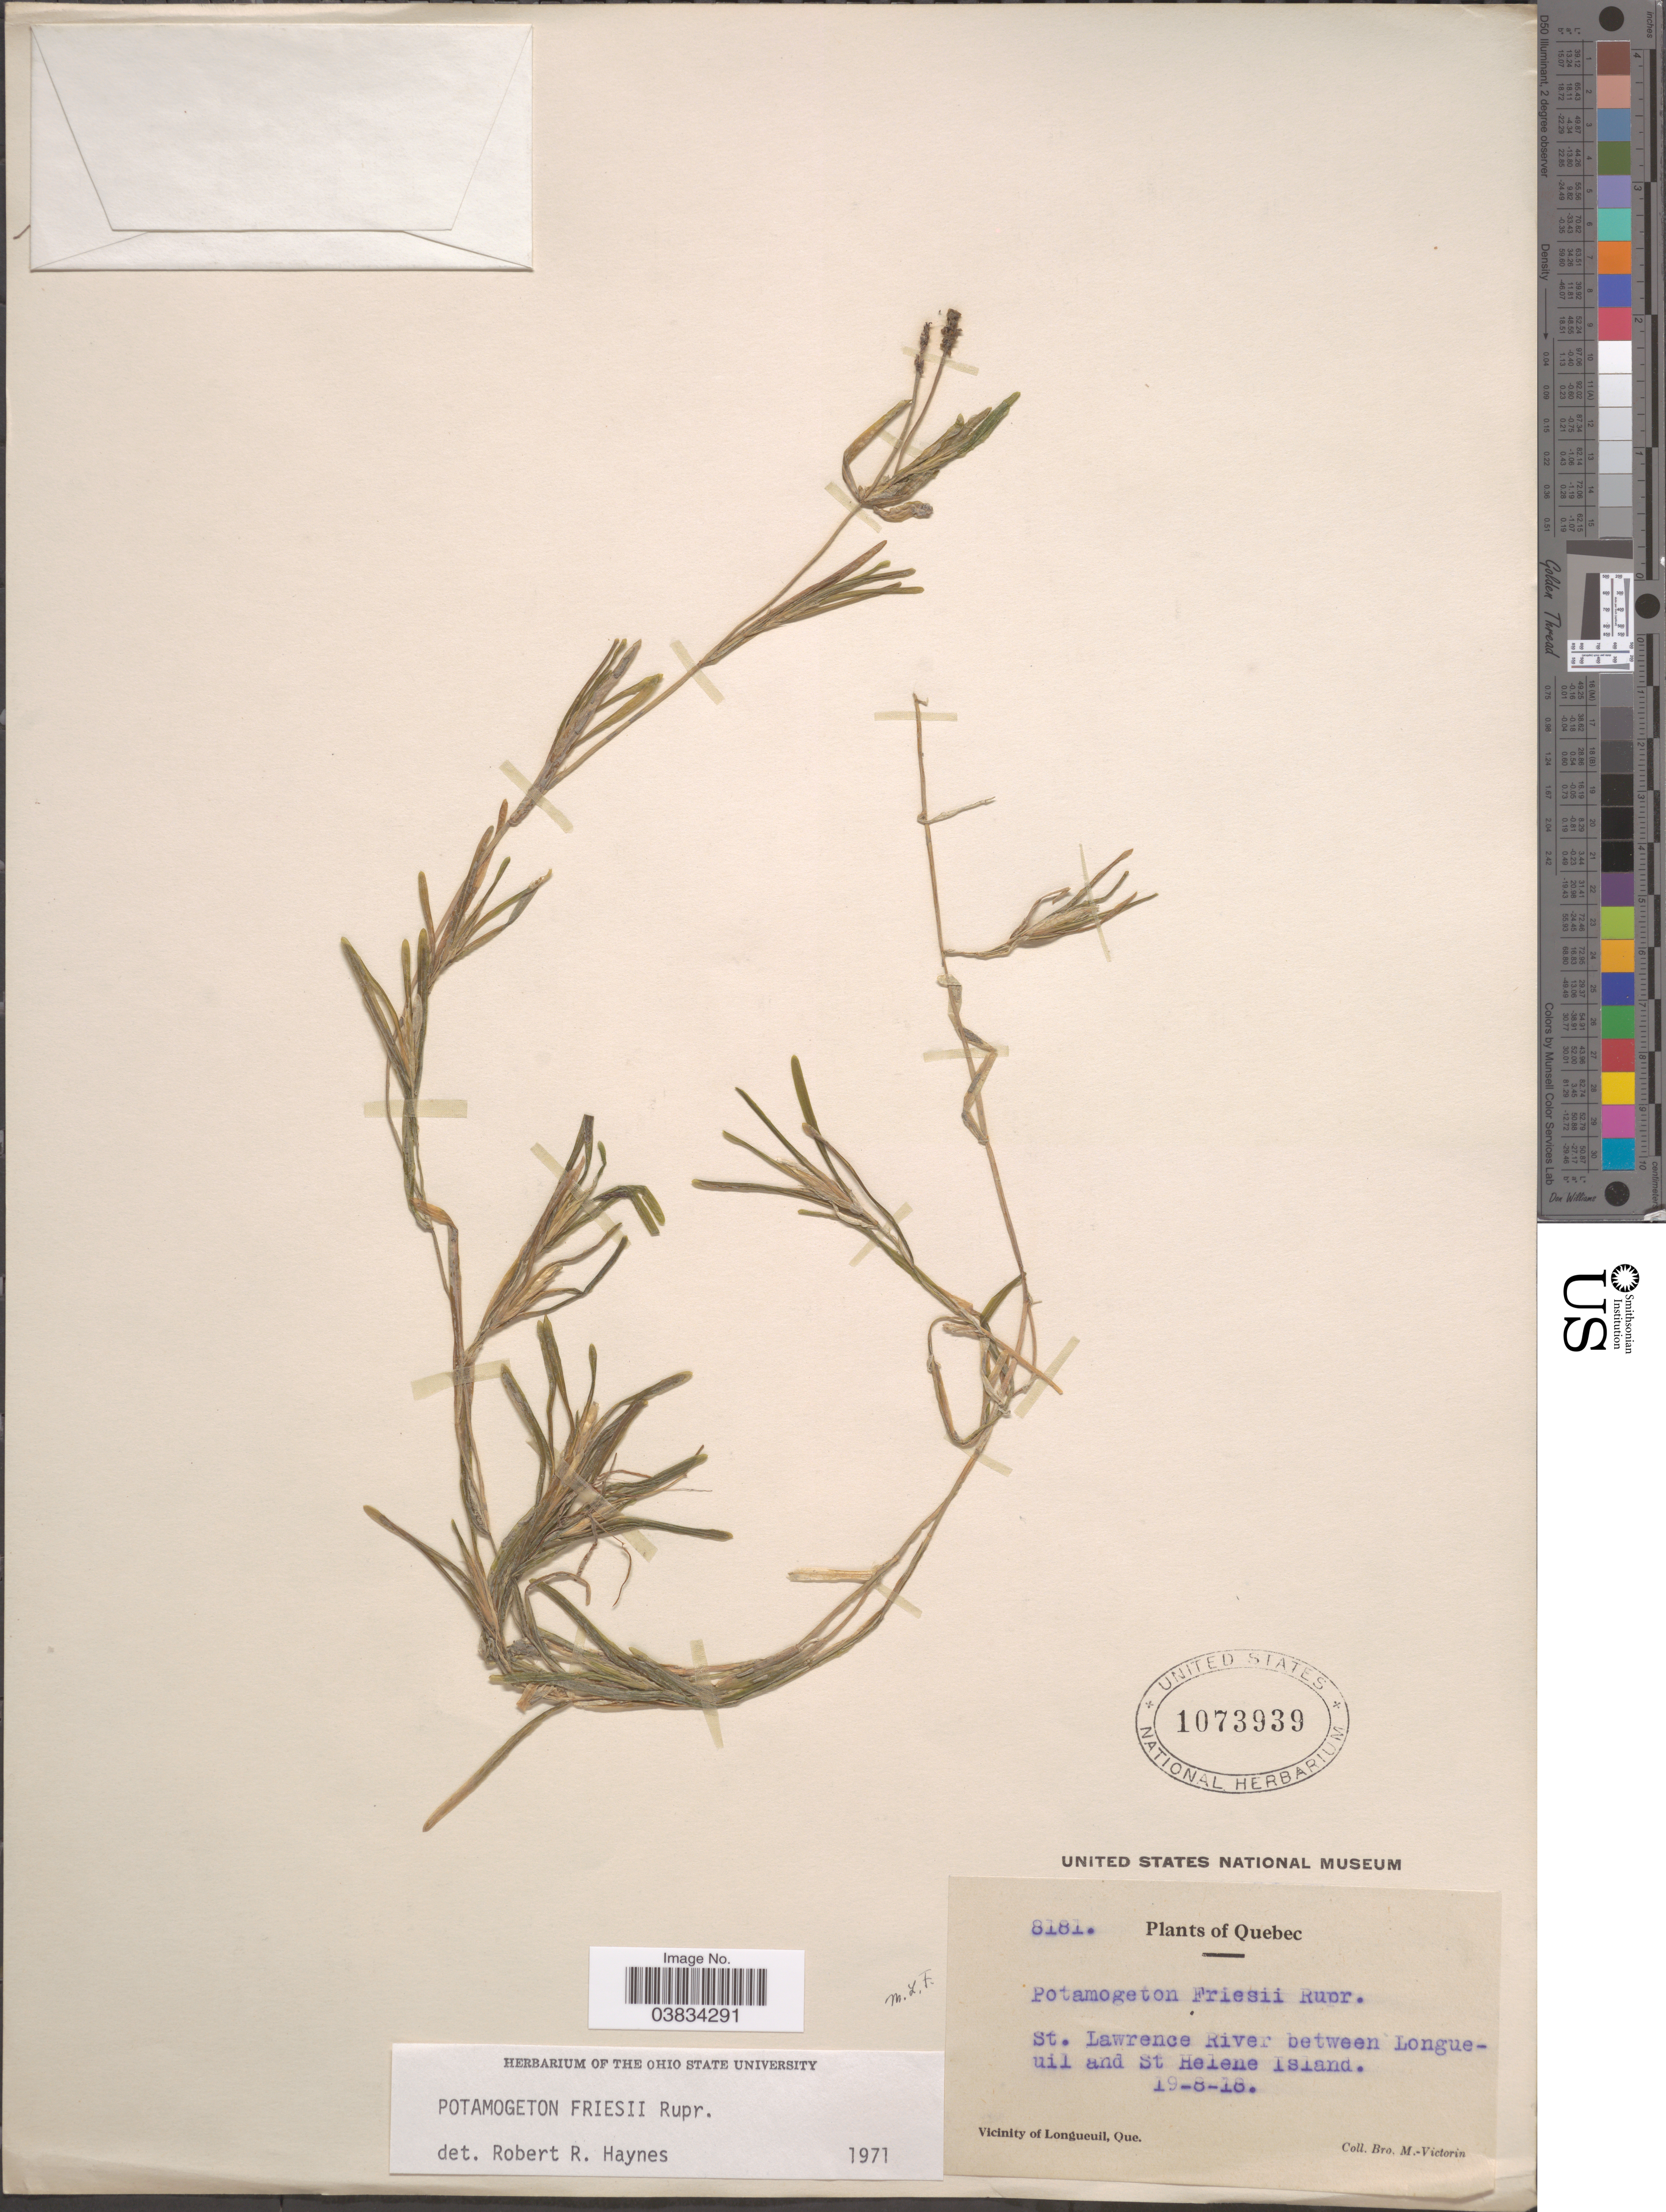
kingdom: Plantae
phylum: Tracheophyta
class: Liliopsida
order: Alismatales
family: Potamogetonaceae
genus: Potamogeton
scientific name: Potamogeton friesii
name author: Rupr.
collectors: Fr. Marie-Victorin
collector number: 8181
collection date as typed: Transcribed d/m/y: 19/8/18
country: Canada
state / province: Quebec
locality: St. Lawrence River between Longueuil and St Helene Island.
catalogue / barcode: US 1073939